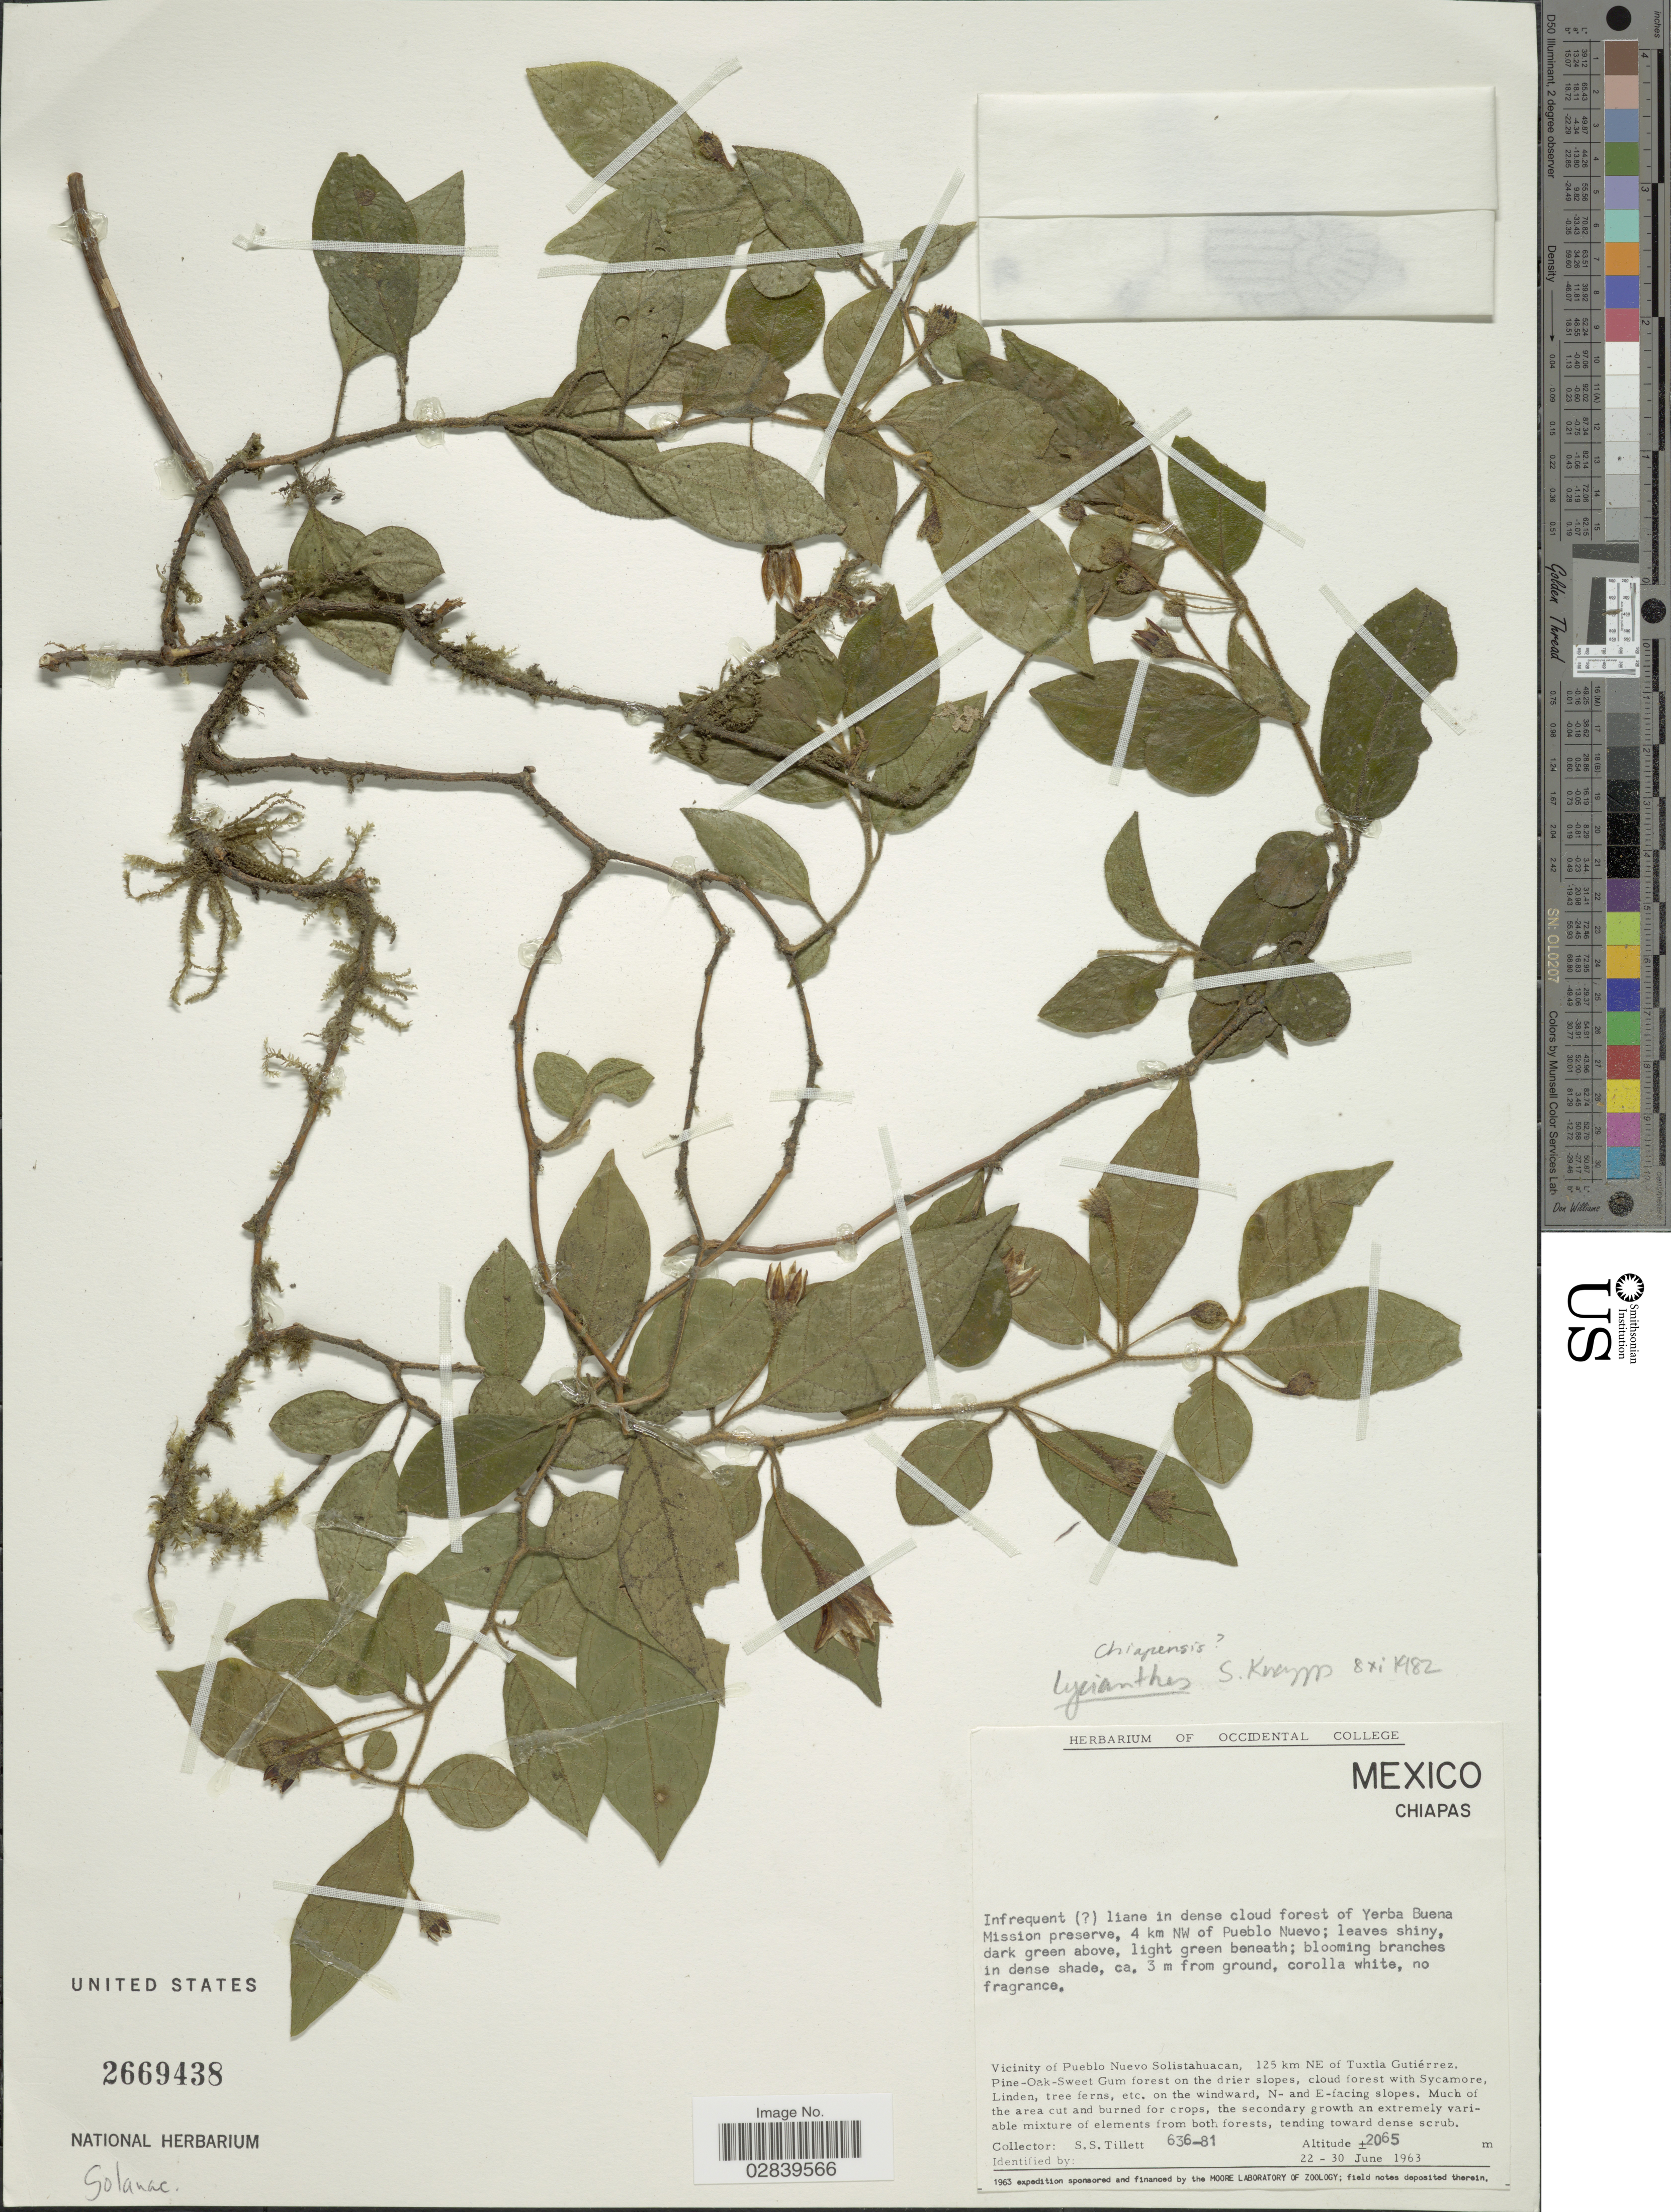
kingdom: Plantae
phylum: Tracheophyta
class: Magnoliopsida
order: Solanales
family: Solanaceae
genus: Lycianthes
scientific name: Lycianthes chiapensis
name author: (Brandegee) Standl.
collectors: S. S. Tillett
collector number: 636-81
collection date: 1963-06-22/1963-06-30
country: Mexico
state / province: Chiapas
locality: In dense cloud forest of Yerba Buena Mission preserve, 4 km NW of Pueblo Nuevo. Vicinity of Pueblo Nuevo Solistahuacan, 125 km NE of Tuxtla Gutiérrez, N- and E-facing slopes.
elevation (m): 2065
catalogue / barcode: US 2669438